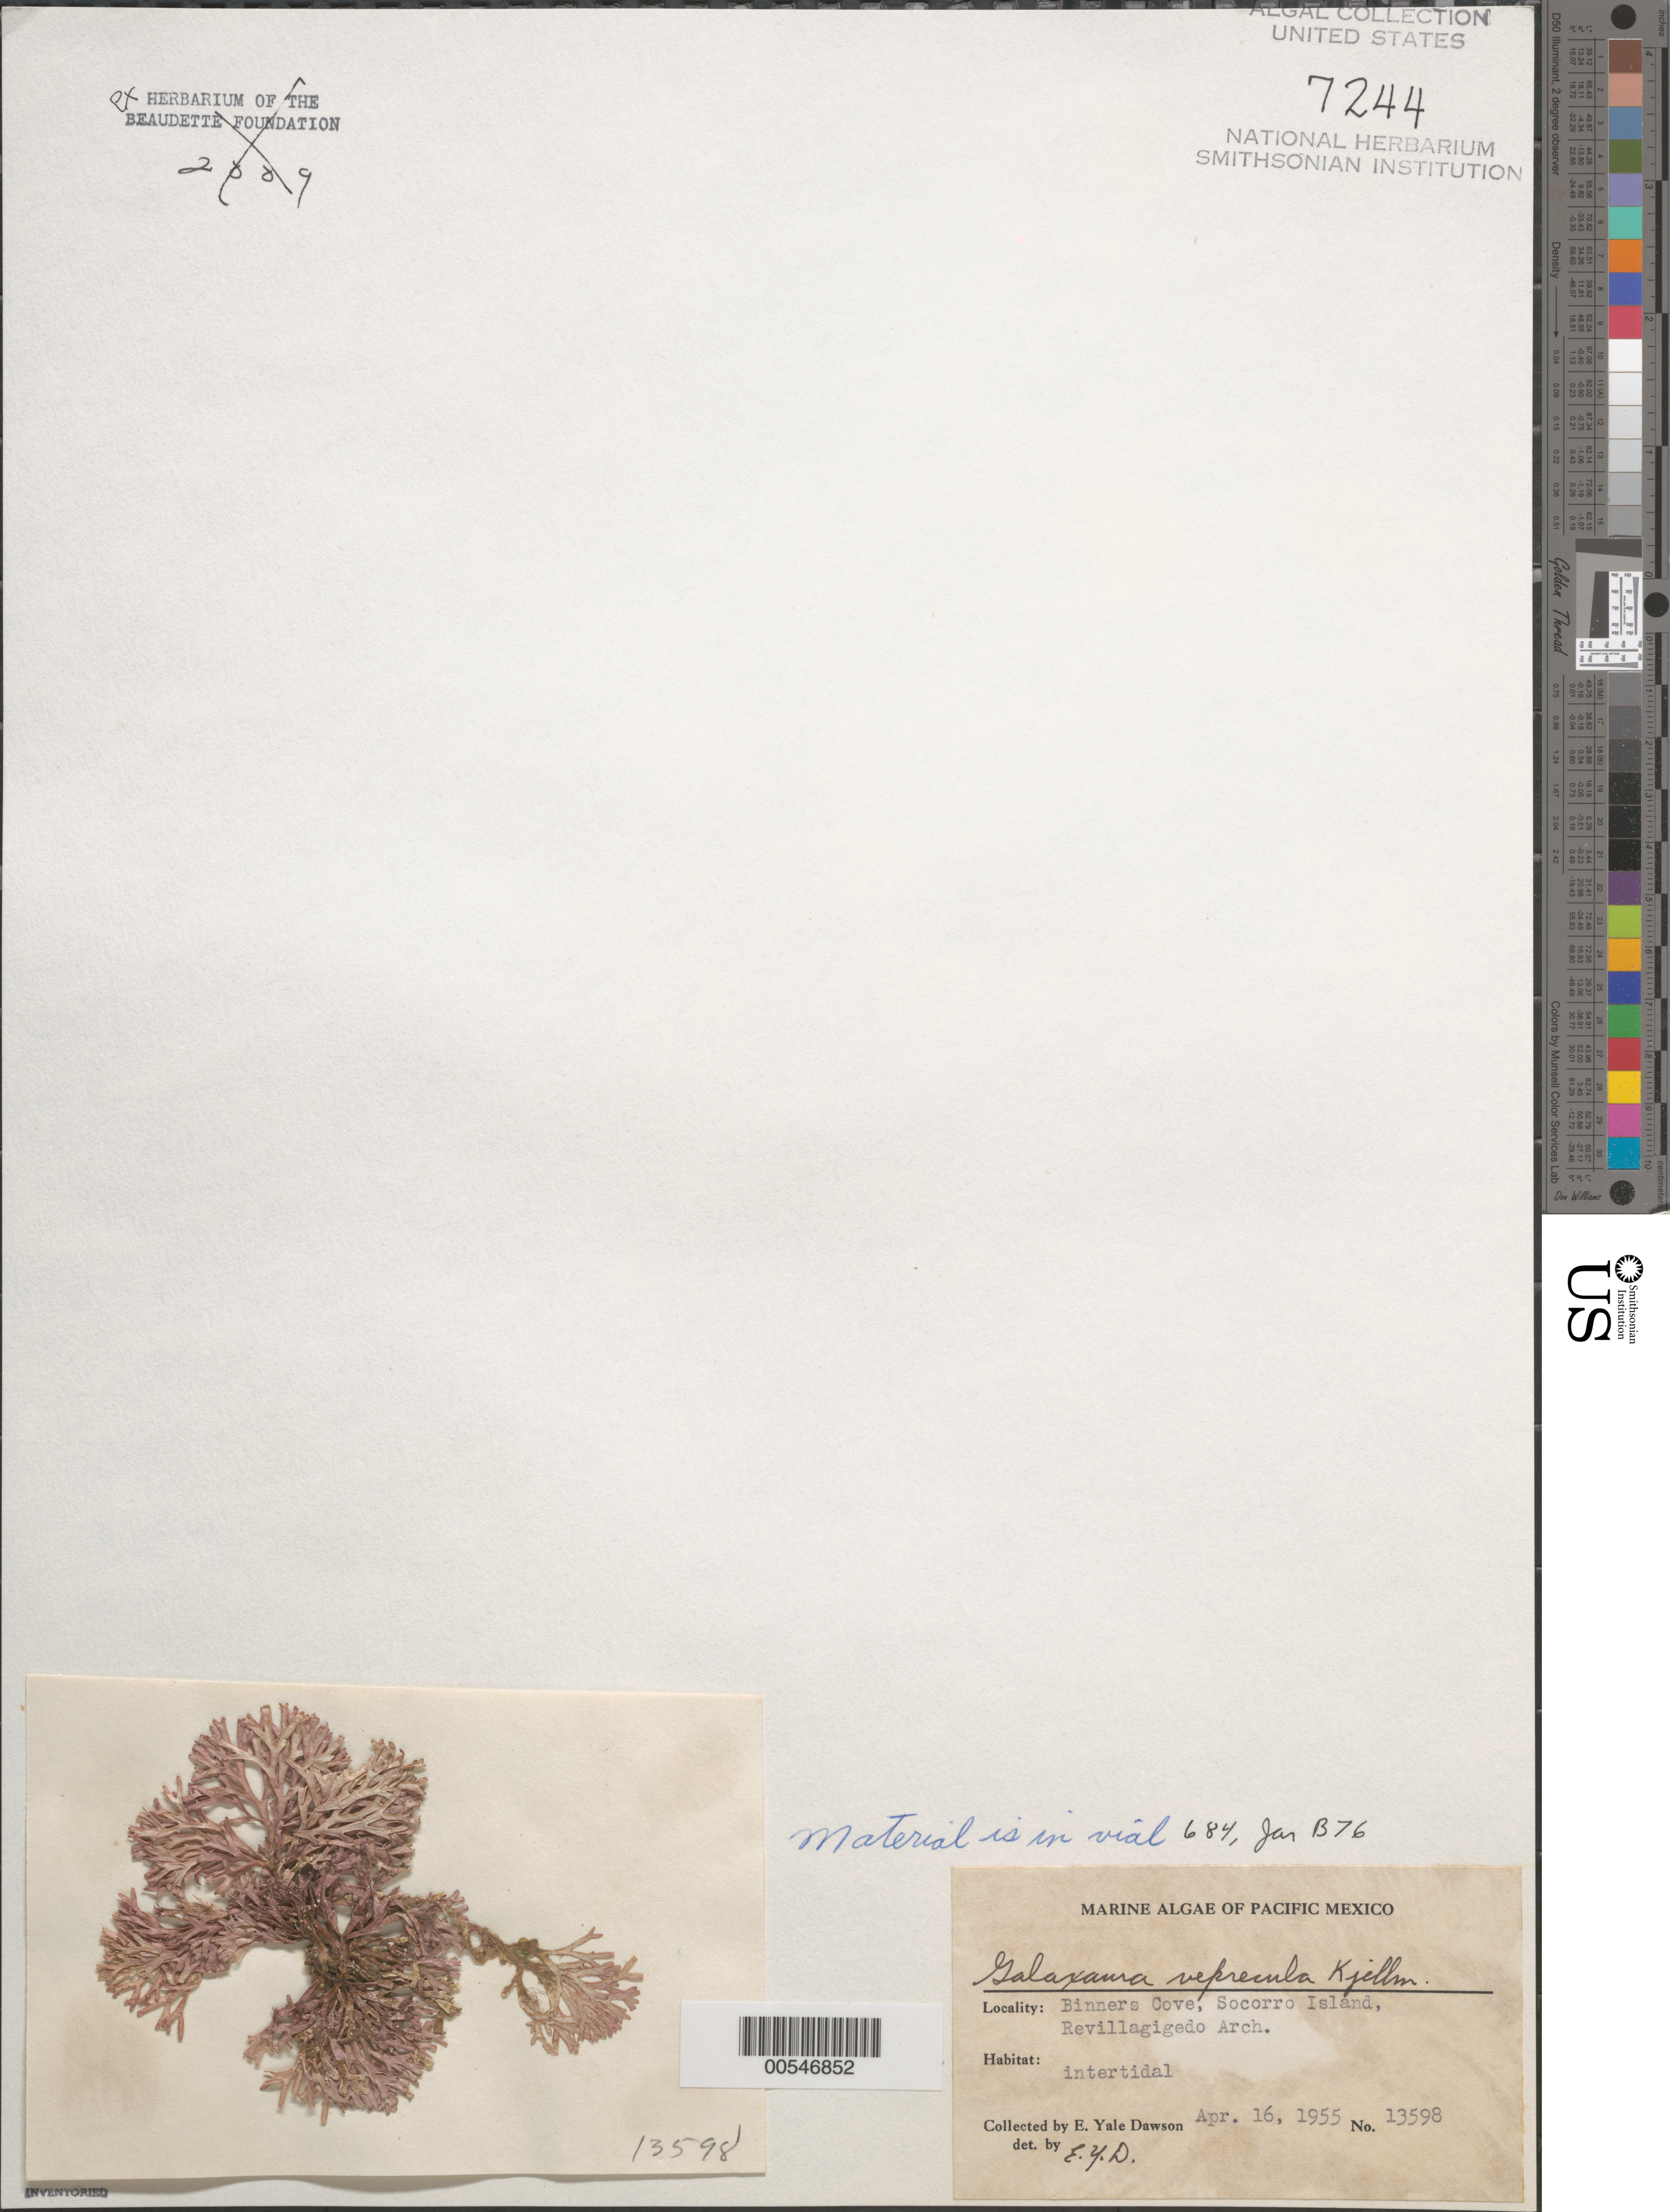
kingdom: Plantae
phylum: Rhodophyta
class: Florideophyceae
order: Nemaliales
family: Galaxauraceae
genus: Galaxaura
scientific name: Galaxaura marginata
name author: (J. Ellis & Sol.) J.V.Lamouroux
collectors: E. Y. Dawson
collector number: EYD 13598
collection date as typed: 16 Apr 1955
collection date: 1955-04-16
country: Mexico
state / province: Colima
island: Isla Socorro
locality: Binners Cove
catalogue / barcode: US 7244